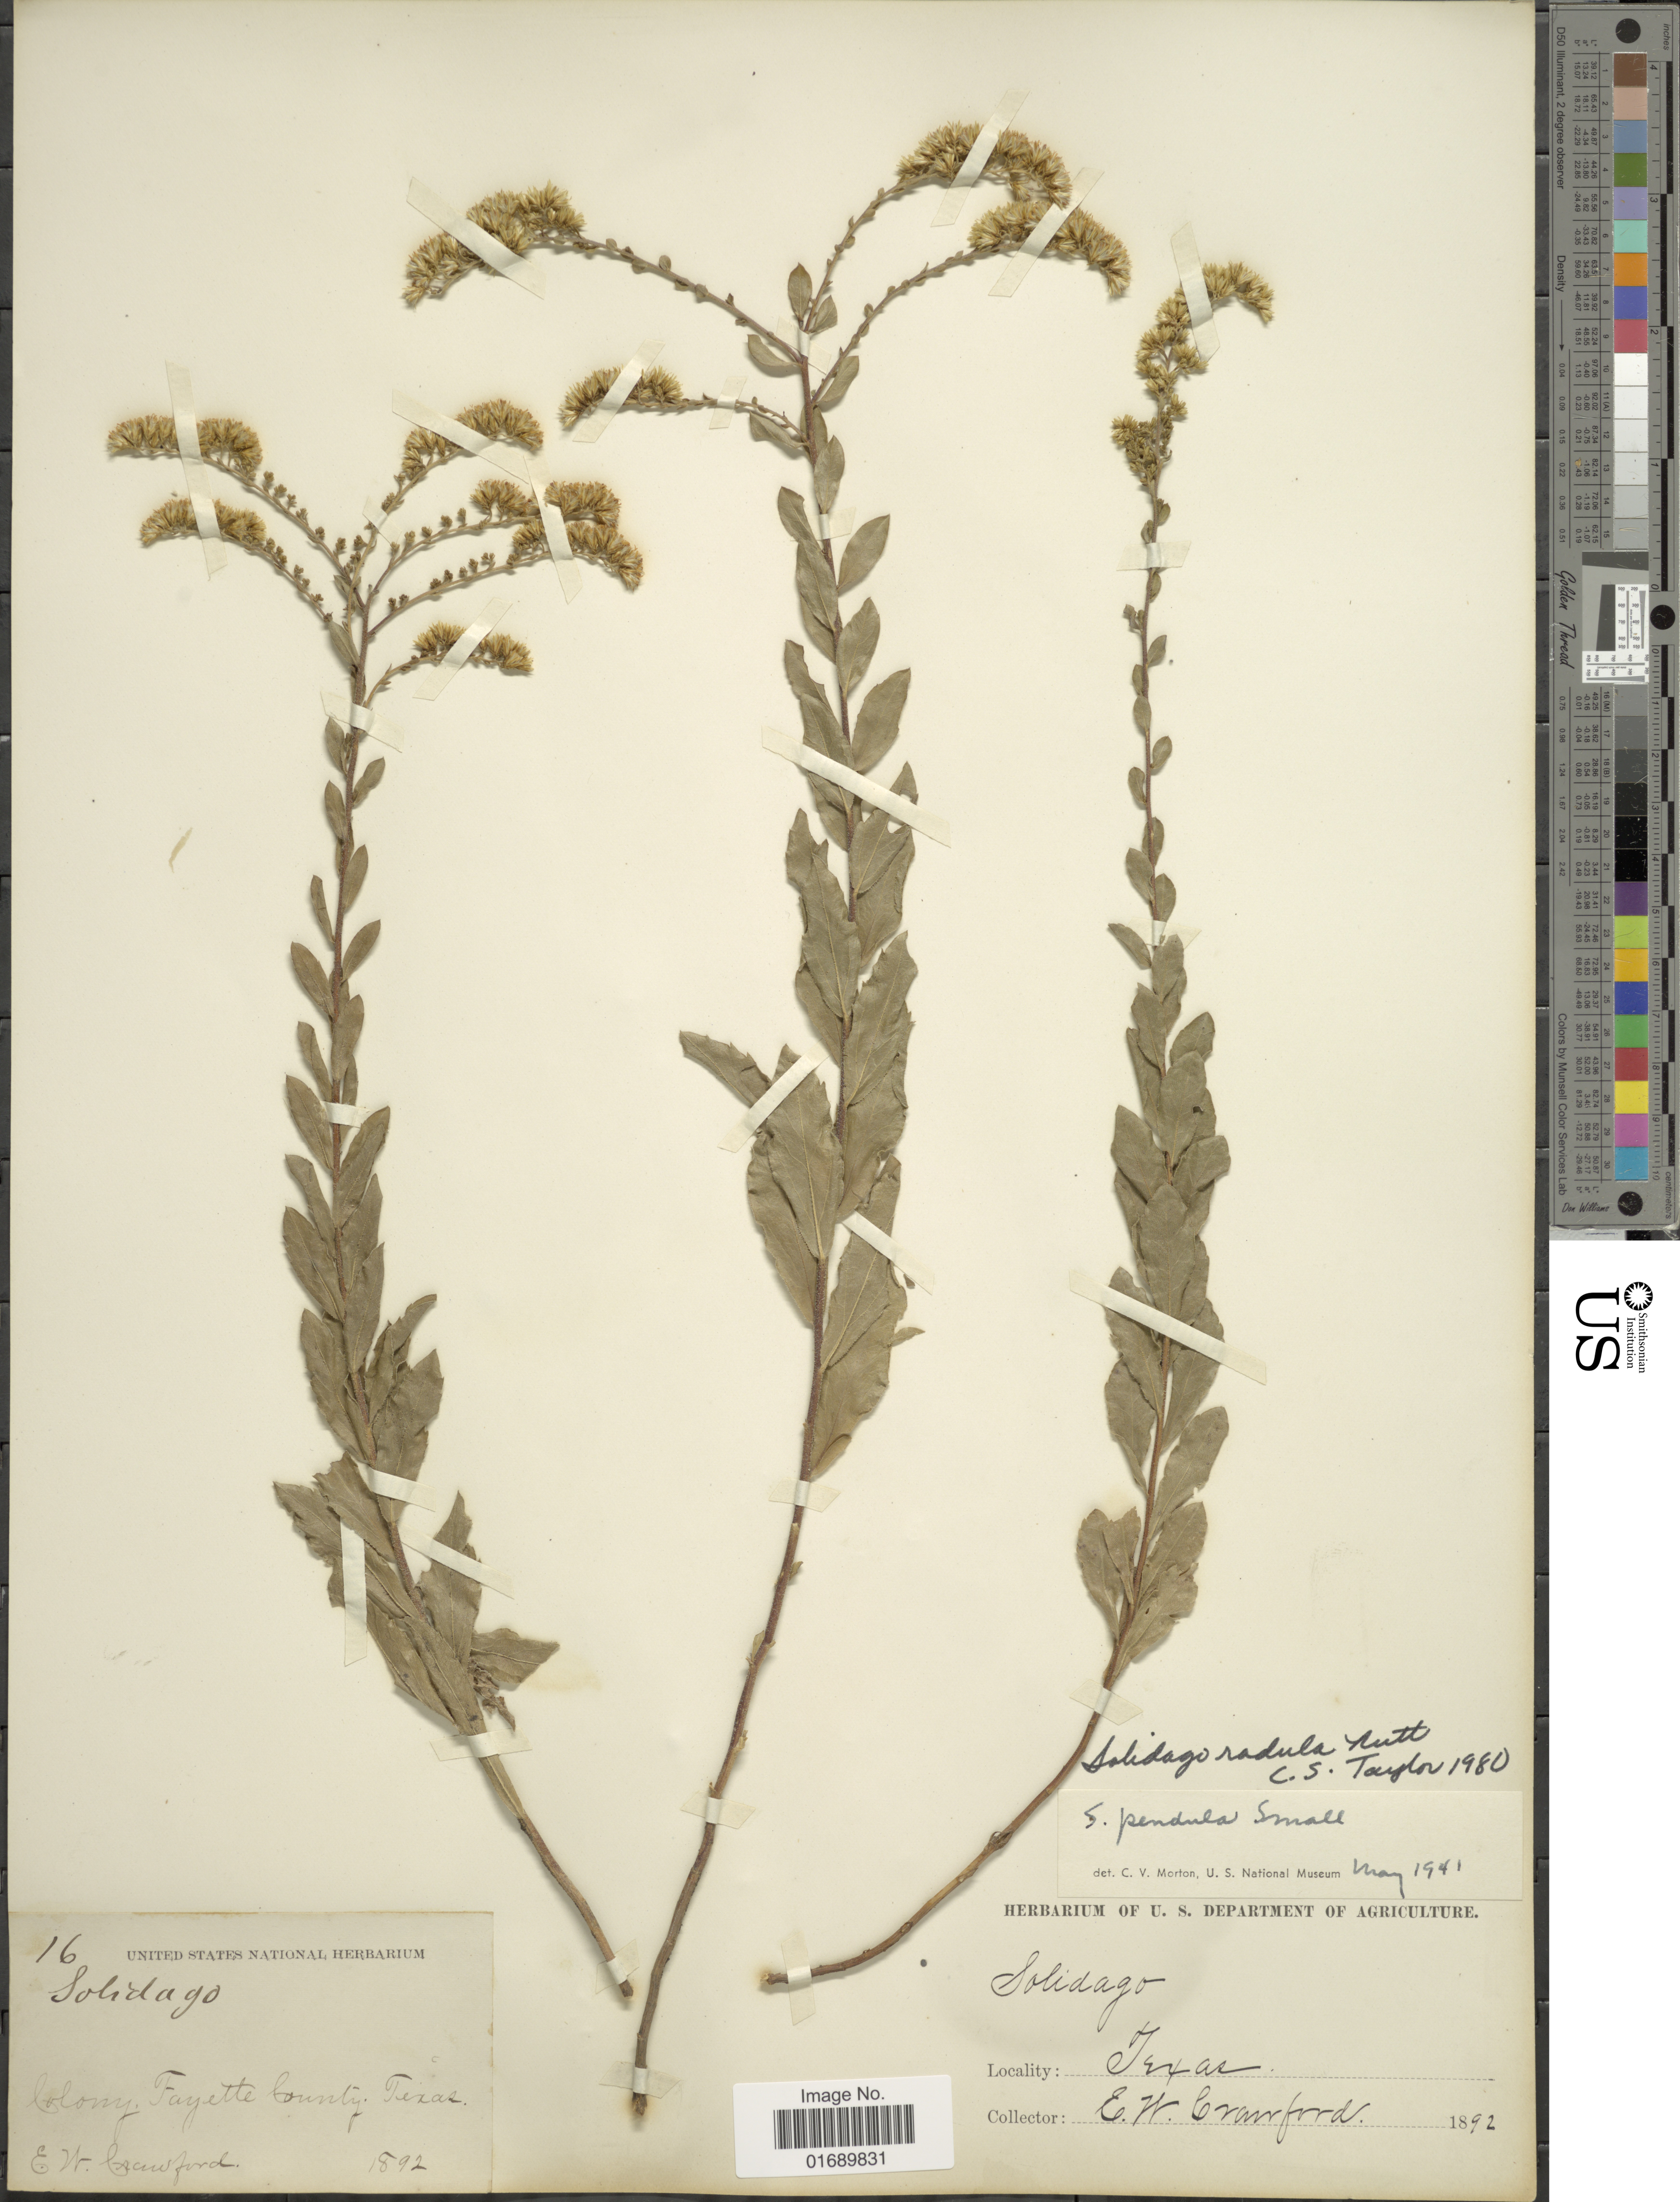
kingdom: Plantae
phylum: Tracheophyta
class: Magnoliopsida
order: Asterales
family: Asteraceae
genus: Solidago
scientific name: Solidago radula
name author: Nutt.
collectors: E. Crawford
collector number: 16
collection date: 1892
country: United States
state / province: Texas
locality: Colony, Fayette County